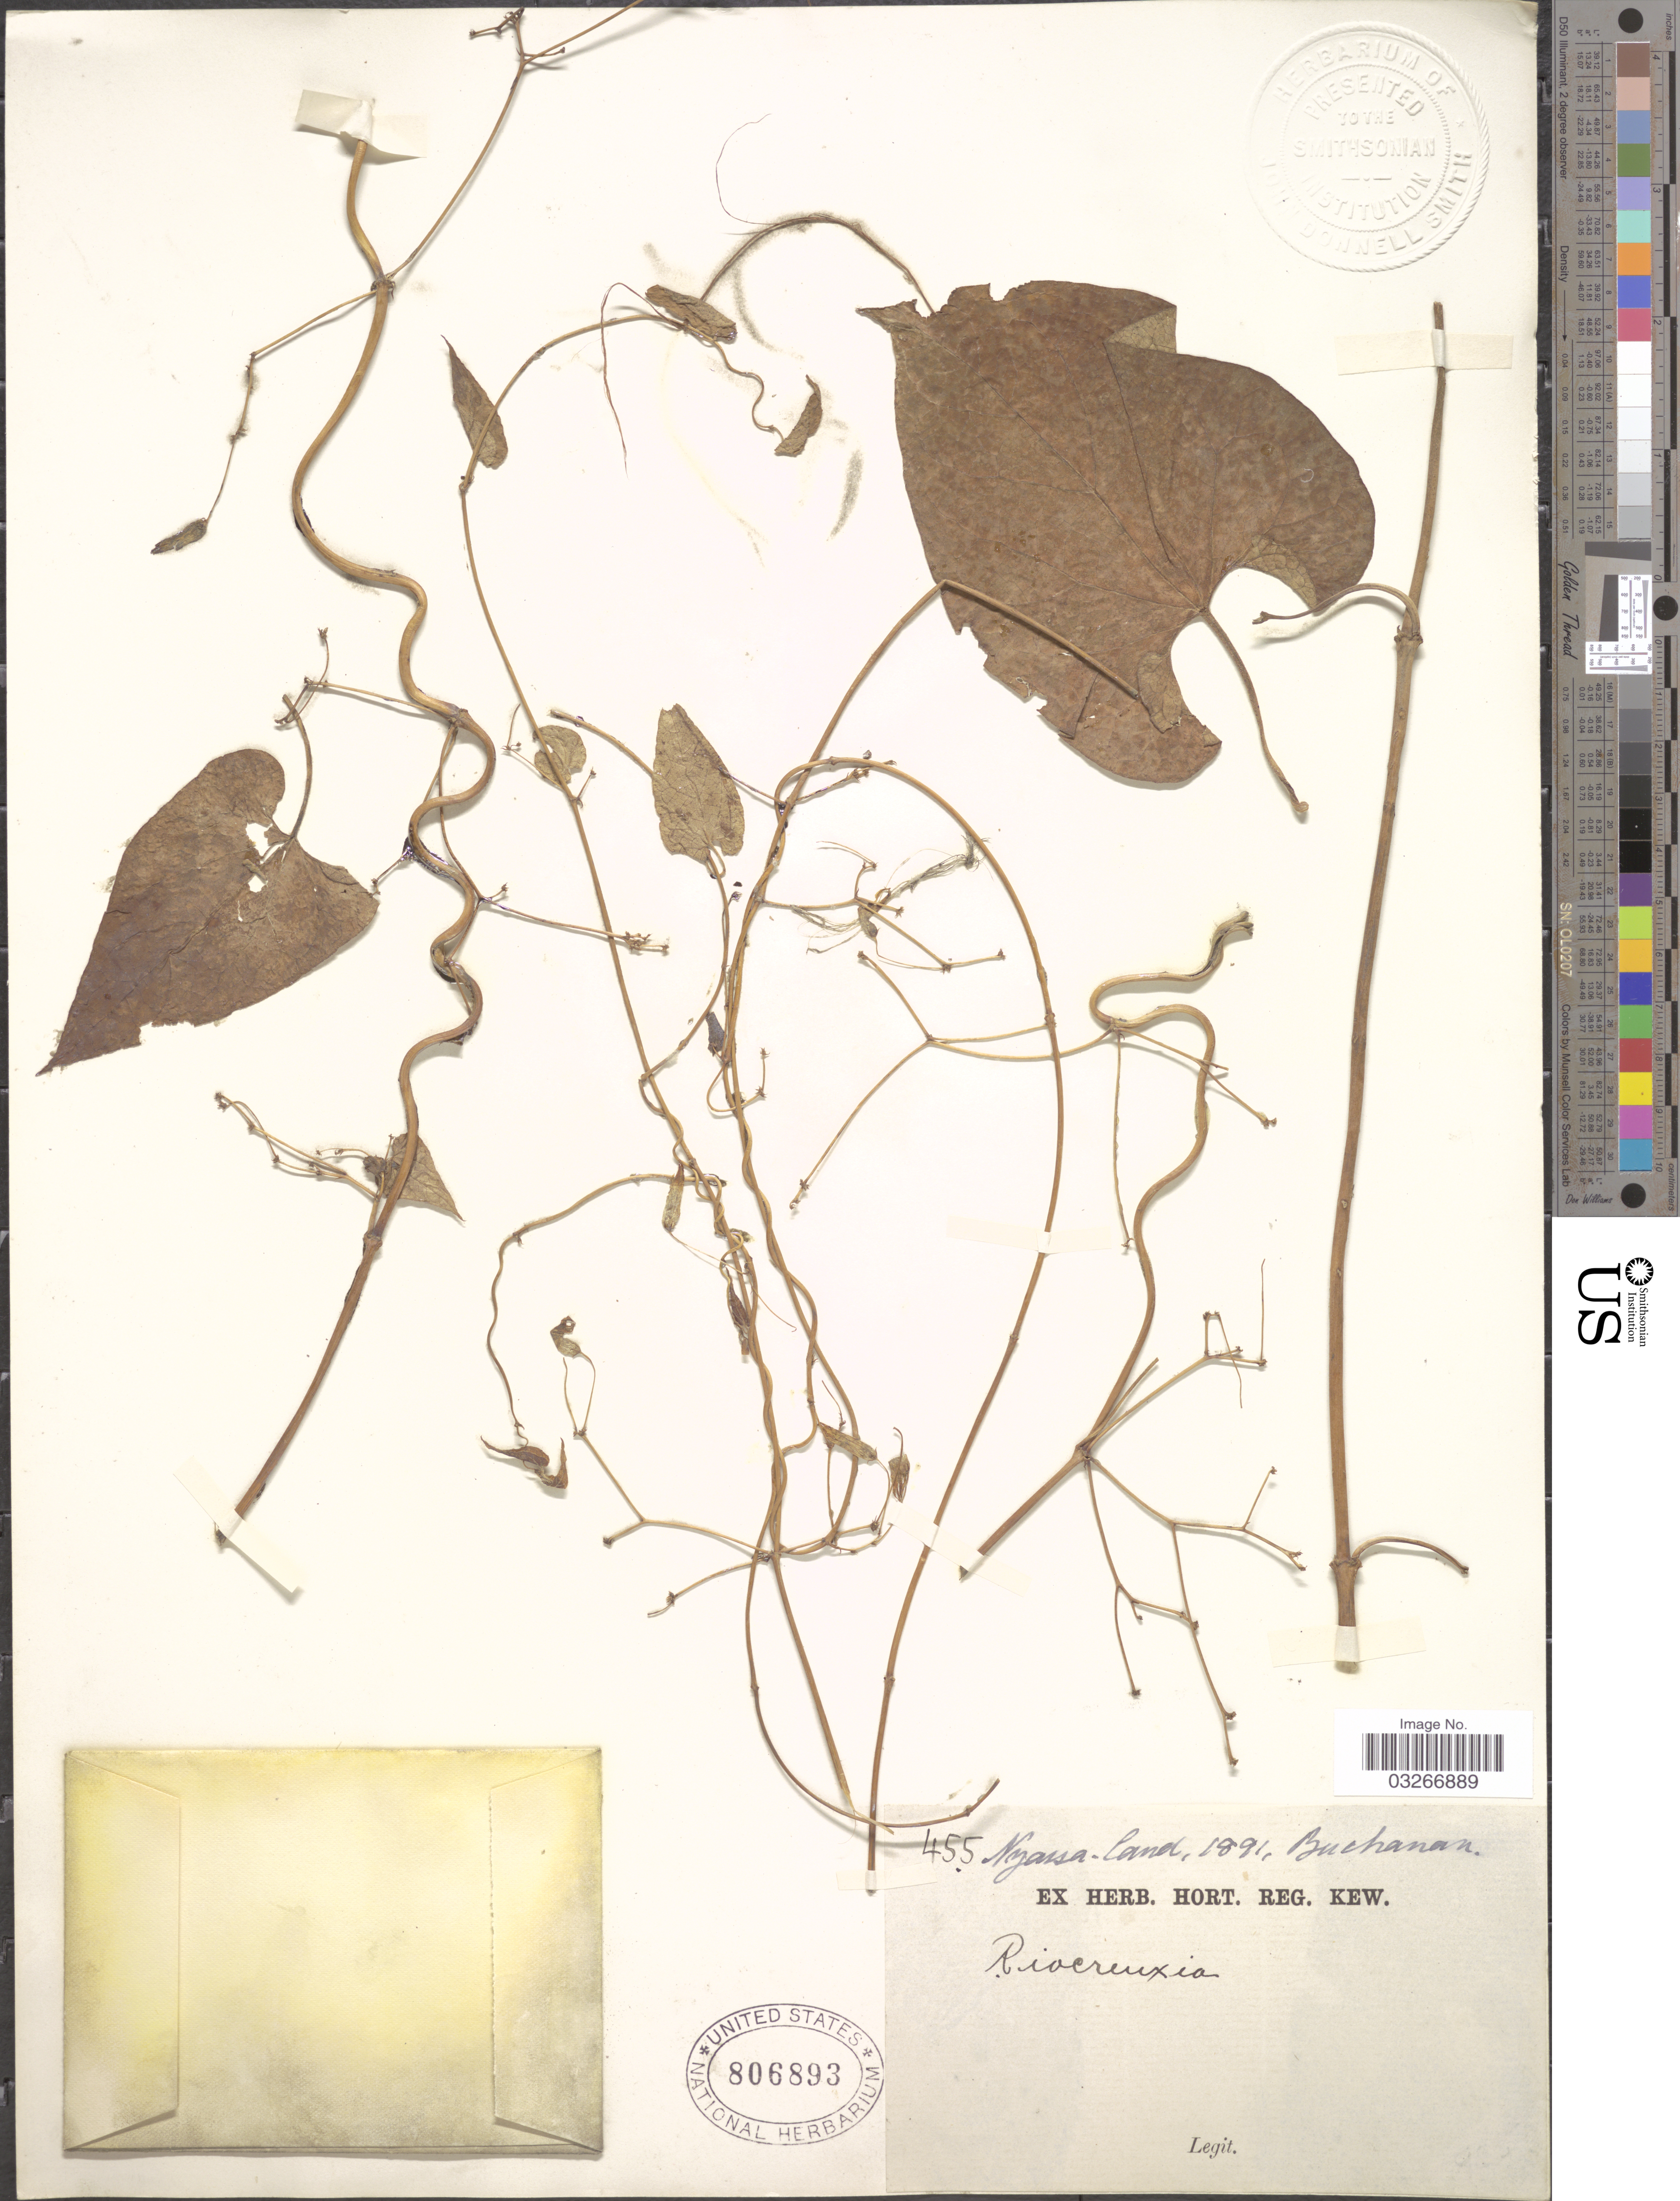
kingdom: Plantae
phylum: Tracheophyta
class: Magnoliopsida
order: Gentianales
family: Apocynaceae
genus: Ceropegia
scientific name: Ceropegia sp.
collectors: -. Buchanan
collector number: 455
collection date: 1891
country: Malawi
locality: Nyassa-land.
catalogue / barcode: US 806893